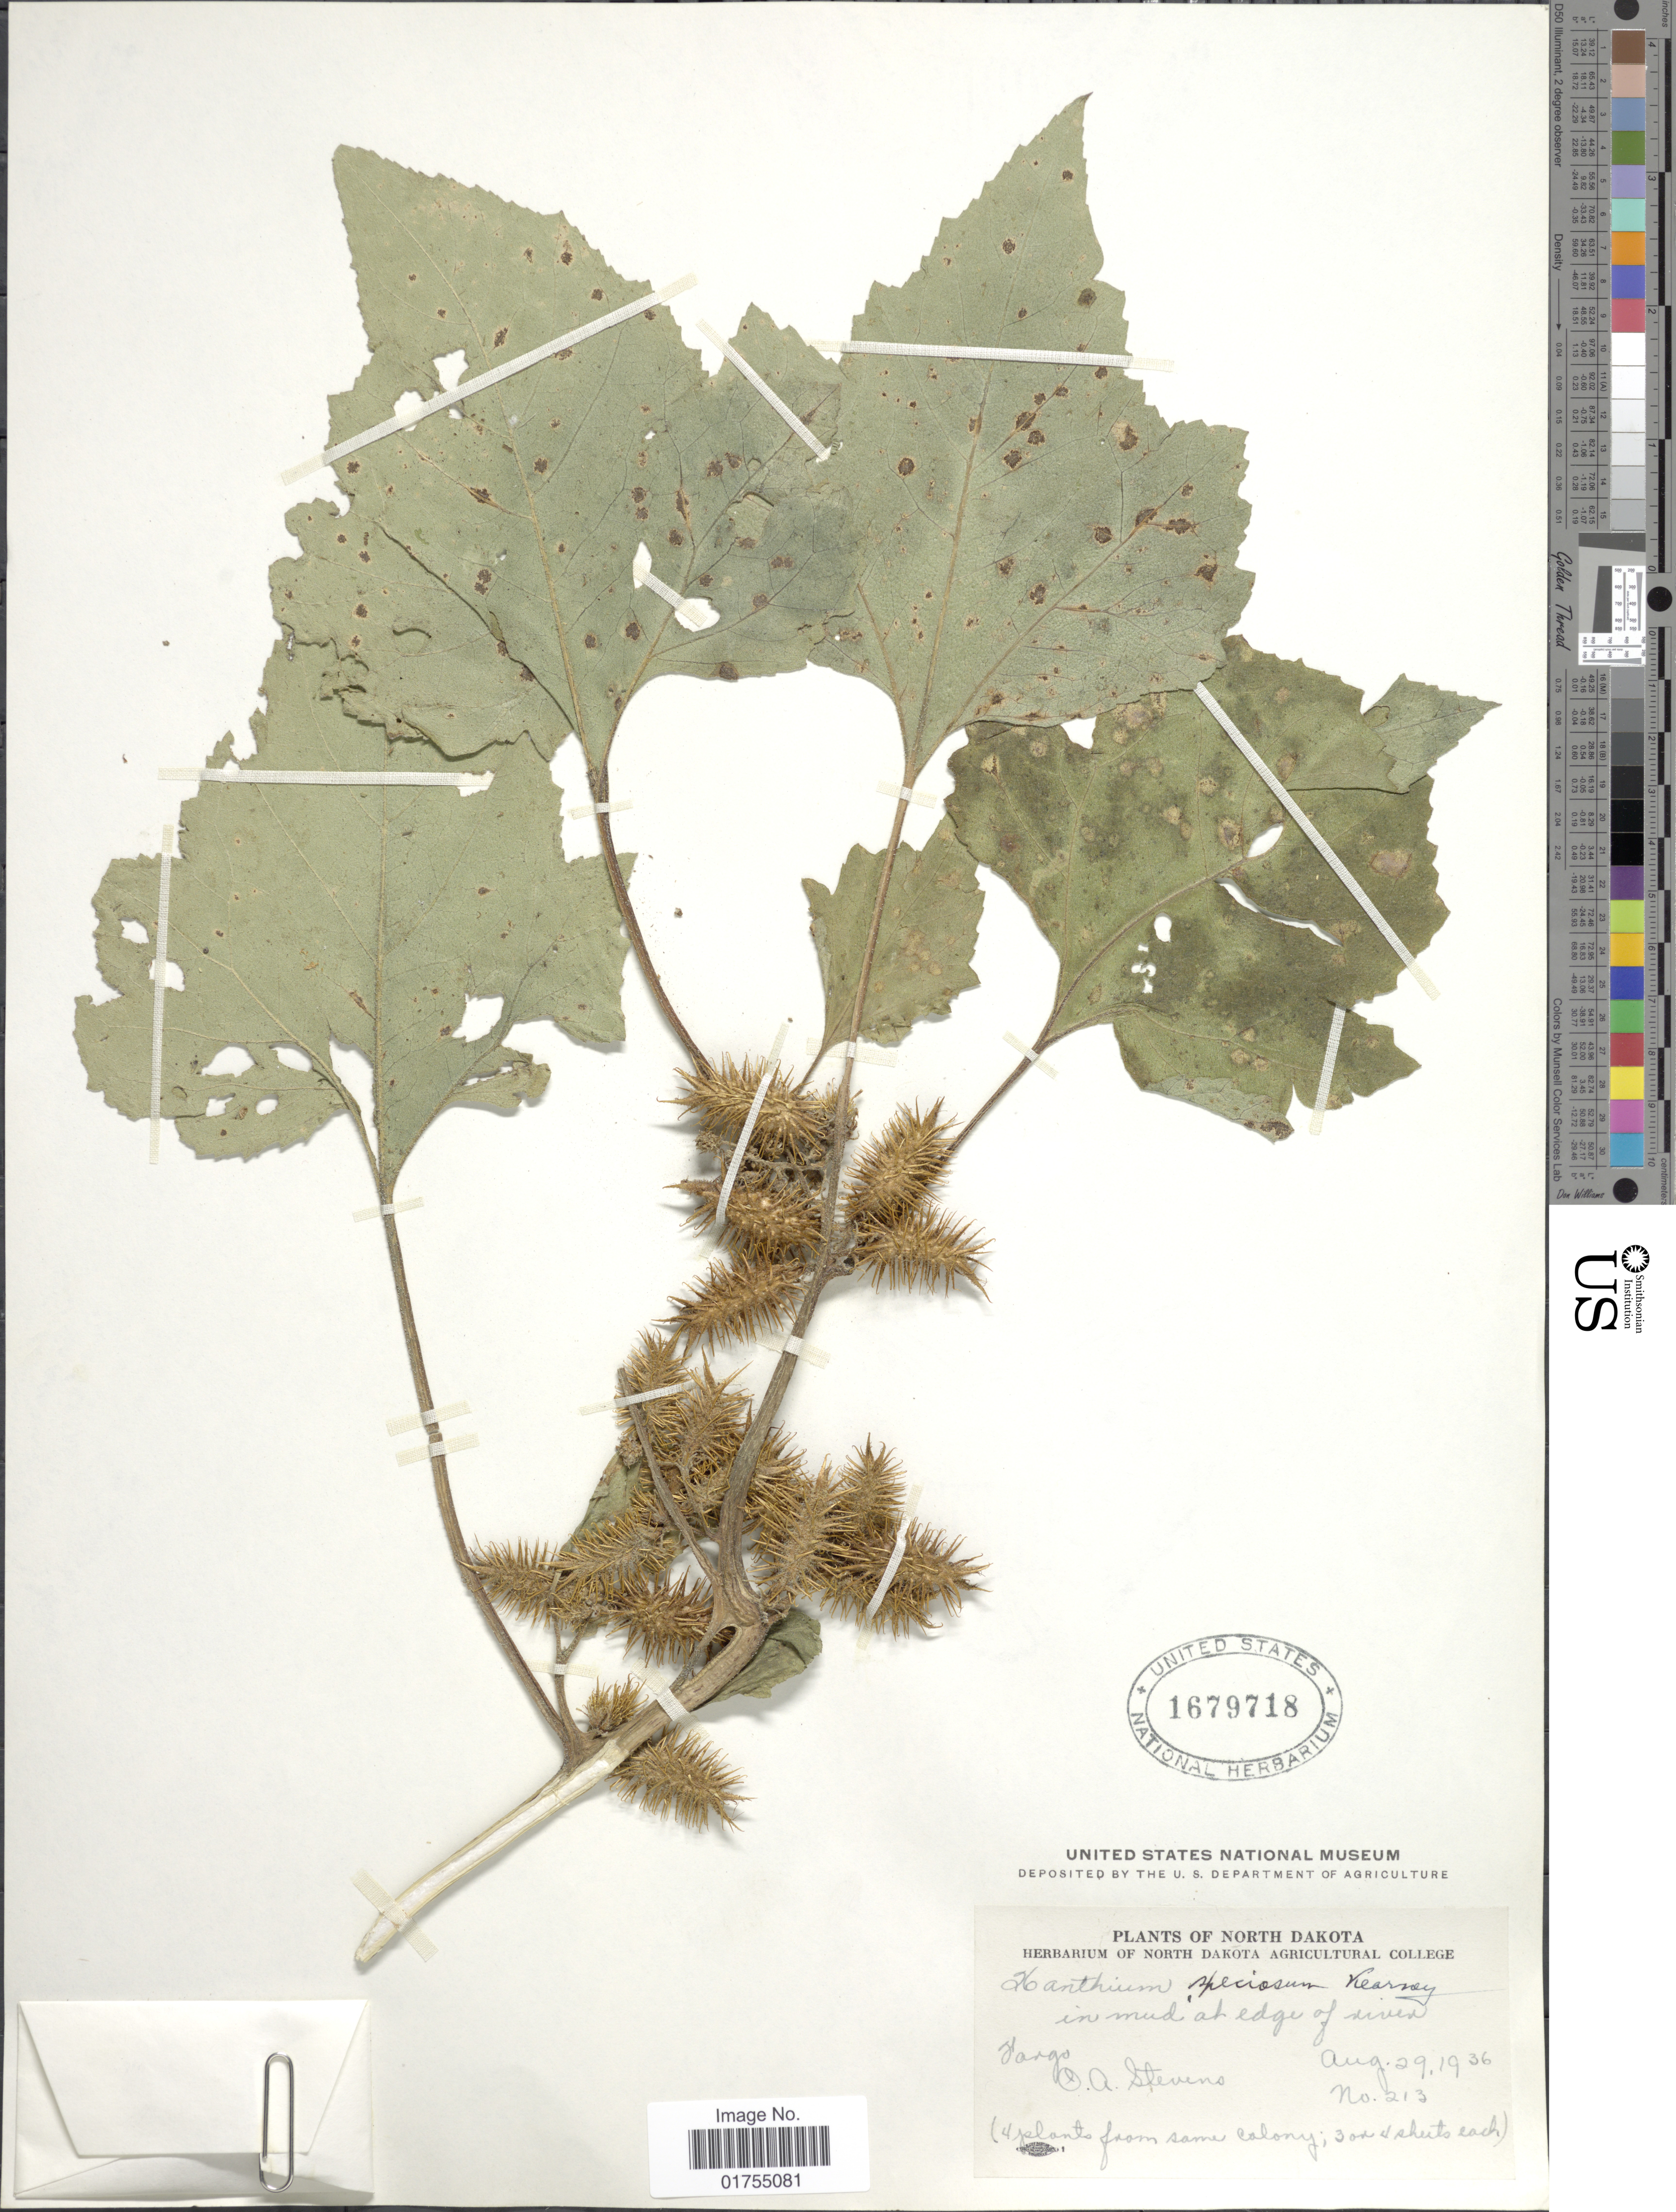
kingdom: Plantae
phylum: Tracheophyta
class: Magnoliopsida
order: Asterales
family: Asteraceae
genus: Xanthium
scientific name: Xanthium speciosum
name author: Kearney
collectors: O. A. Stevens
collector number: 213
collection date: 1936-08-29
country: United States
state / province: North Dakota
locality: Fargo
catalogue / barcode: US 1679718